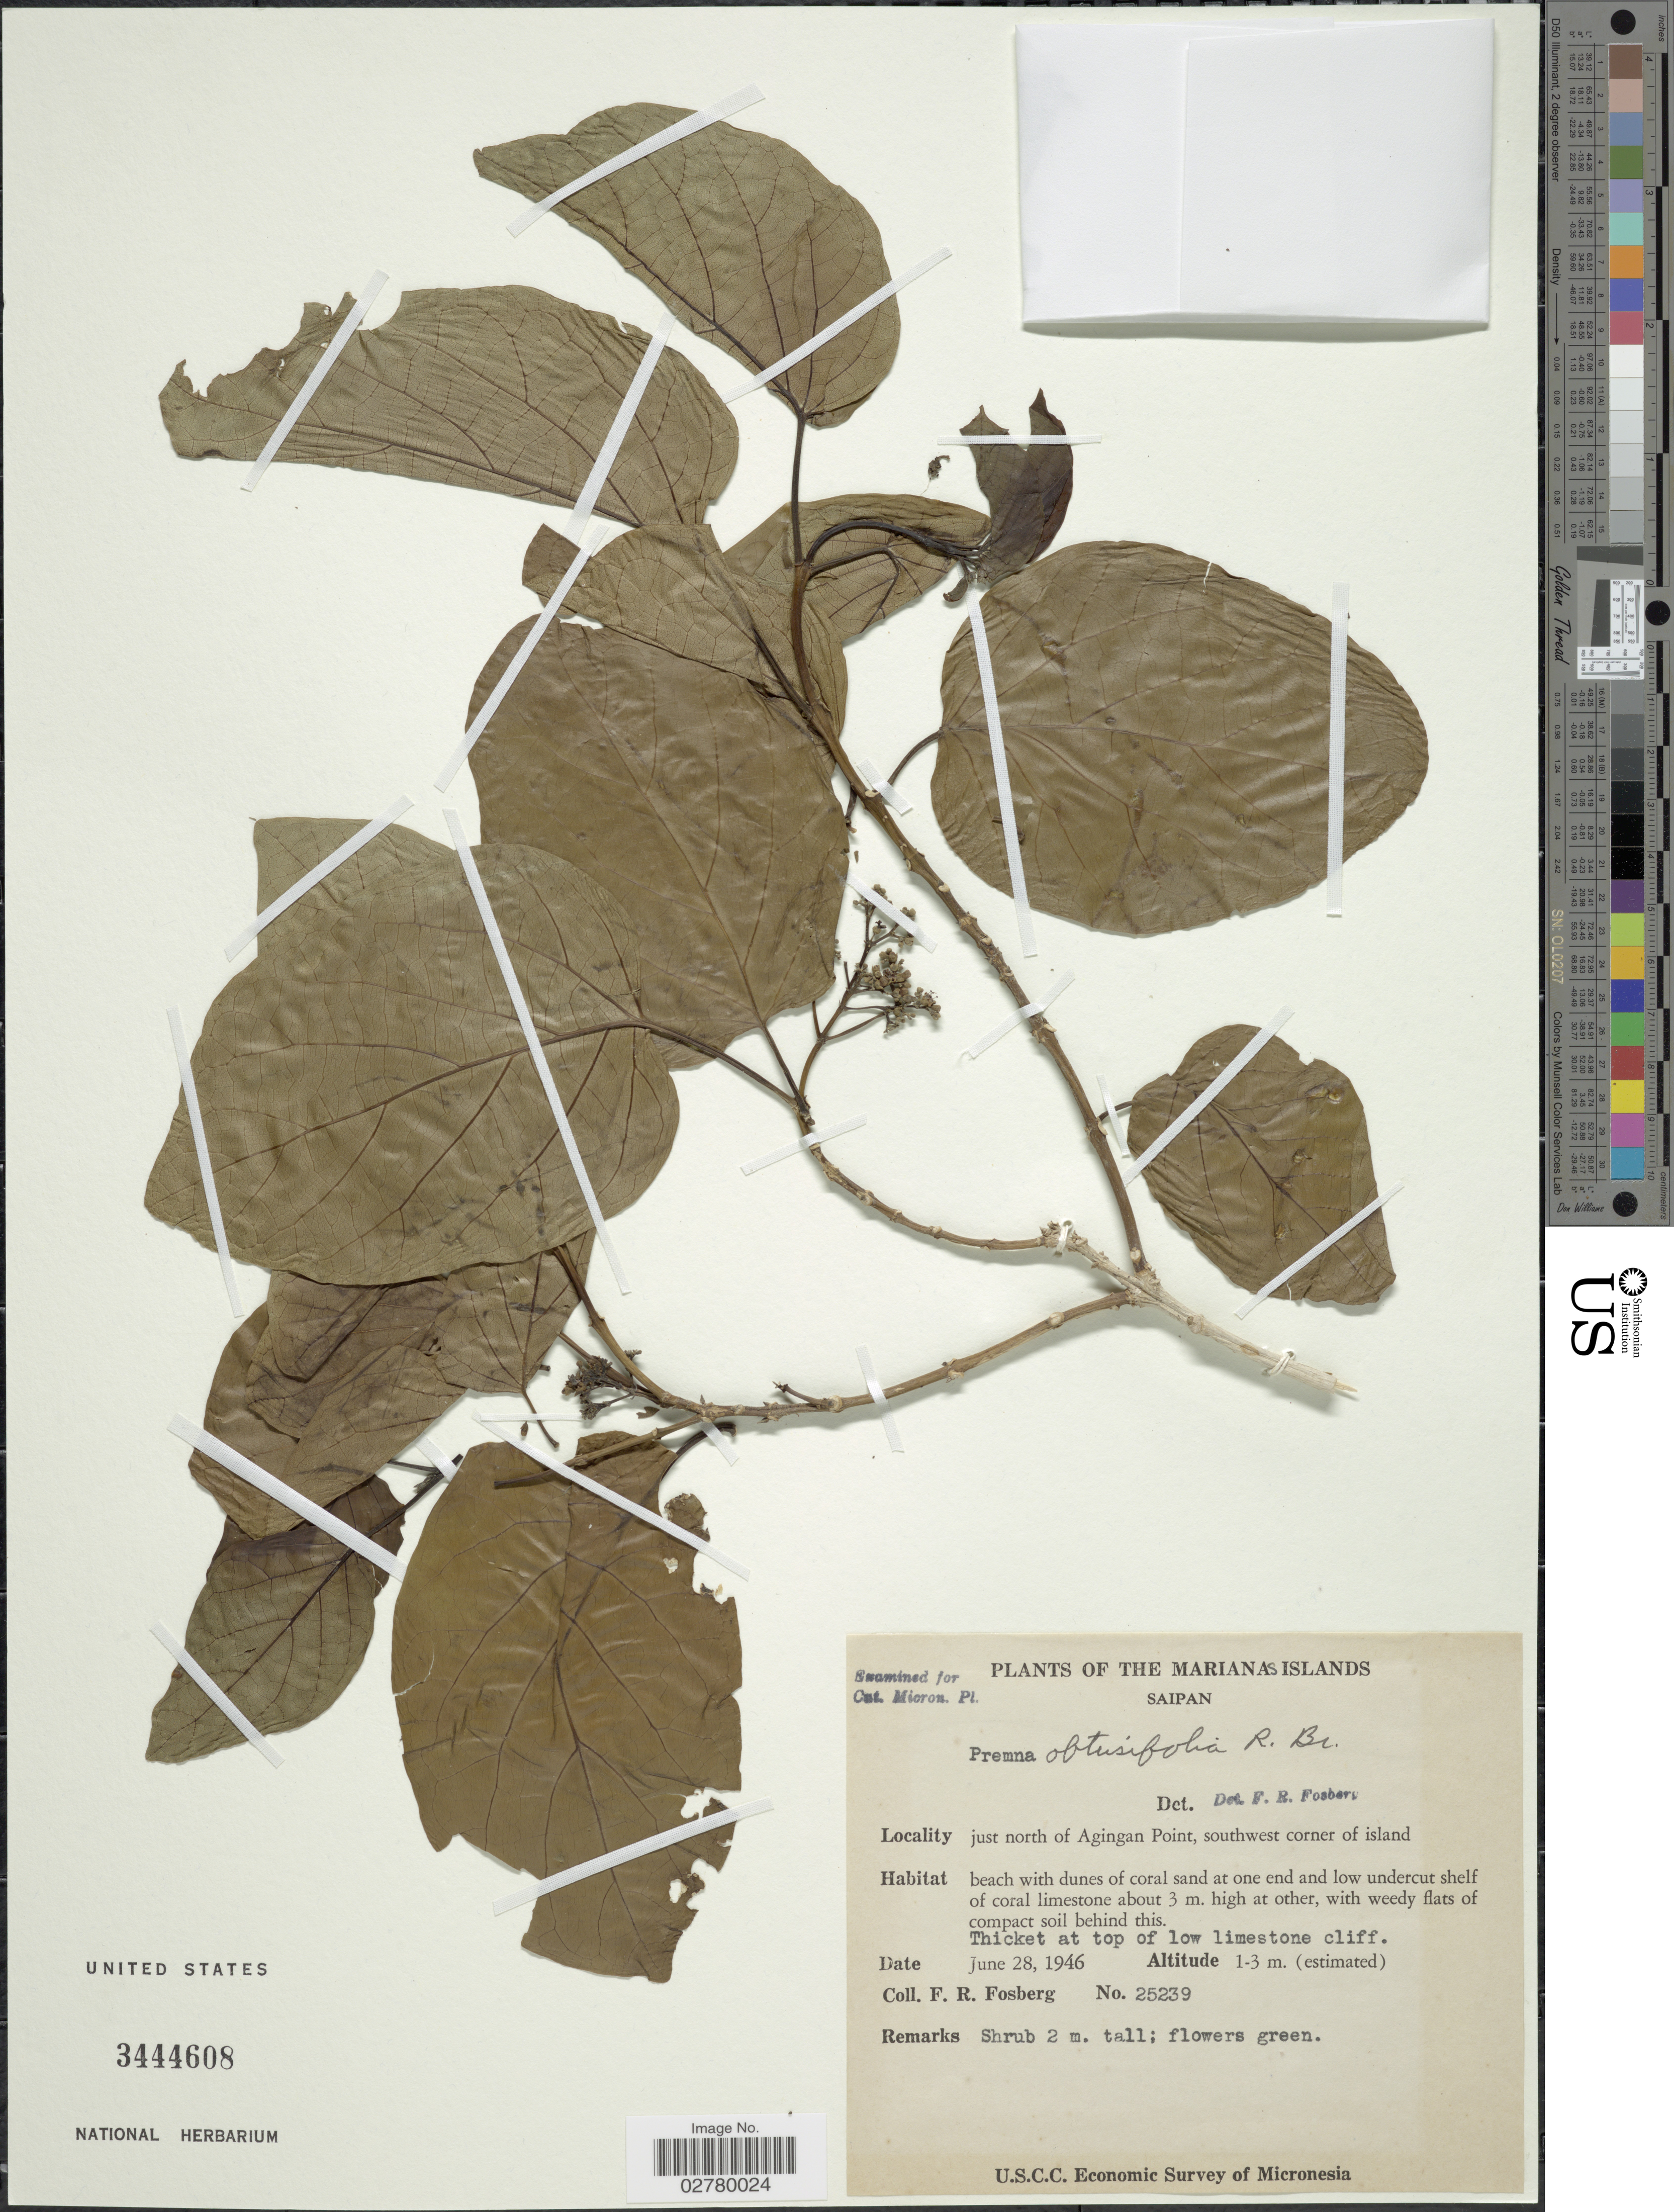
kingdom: Plantae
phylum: Tracheophyta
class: Magnoliopsida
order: Lamiales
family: Lamiaceae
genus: Premna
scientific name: Premna obtusifolia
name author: R. Br.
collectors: F. R. Fosberg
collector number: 25239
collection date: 1946-06-28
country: Northern Mariana Islands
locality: The Marianas Islands. Saipan. Just north of Agingan Point, southwest corner of island.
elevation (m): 1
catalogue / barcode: US 3444608